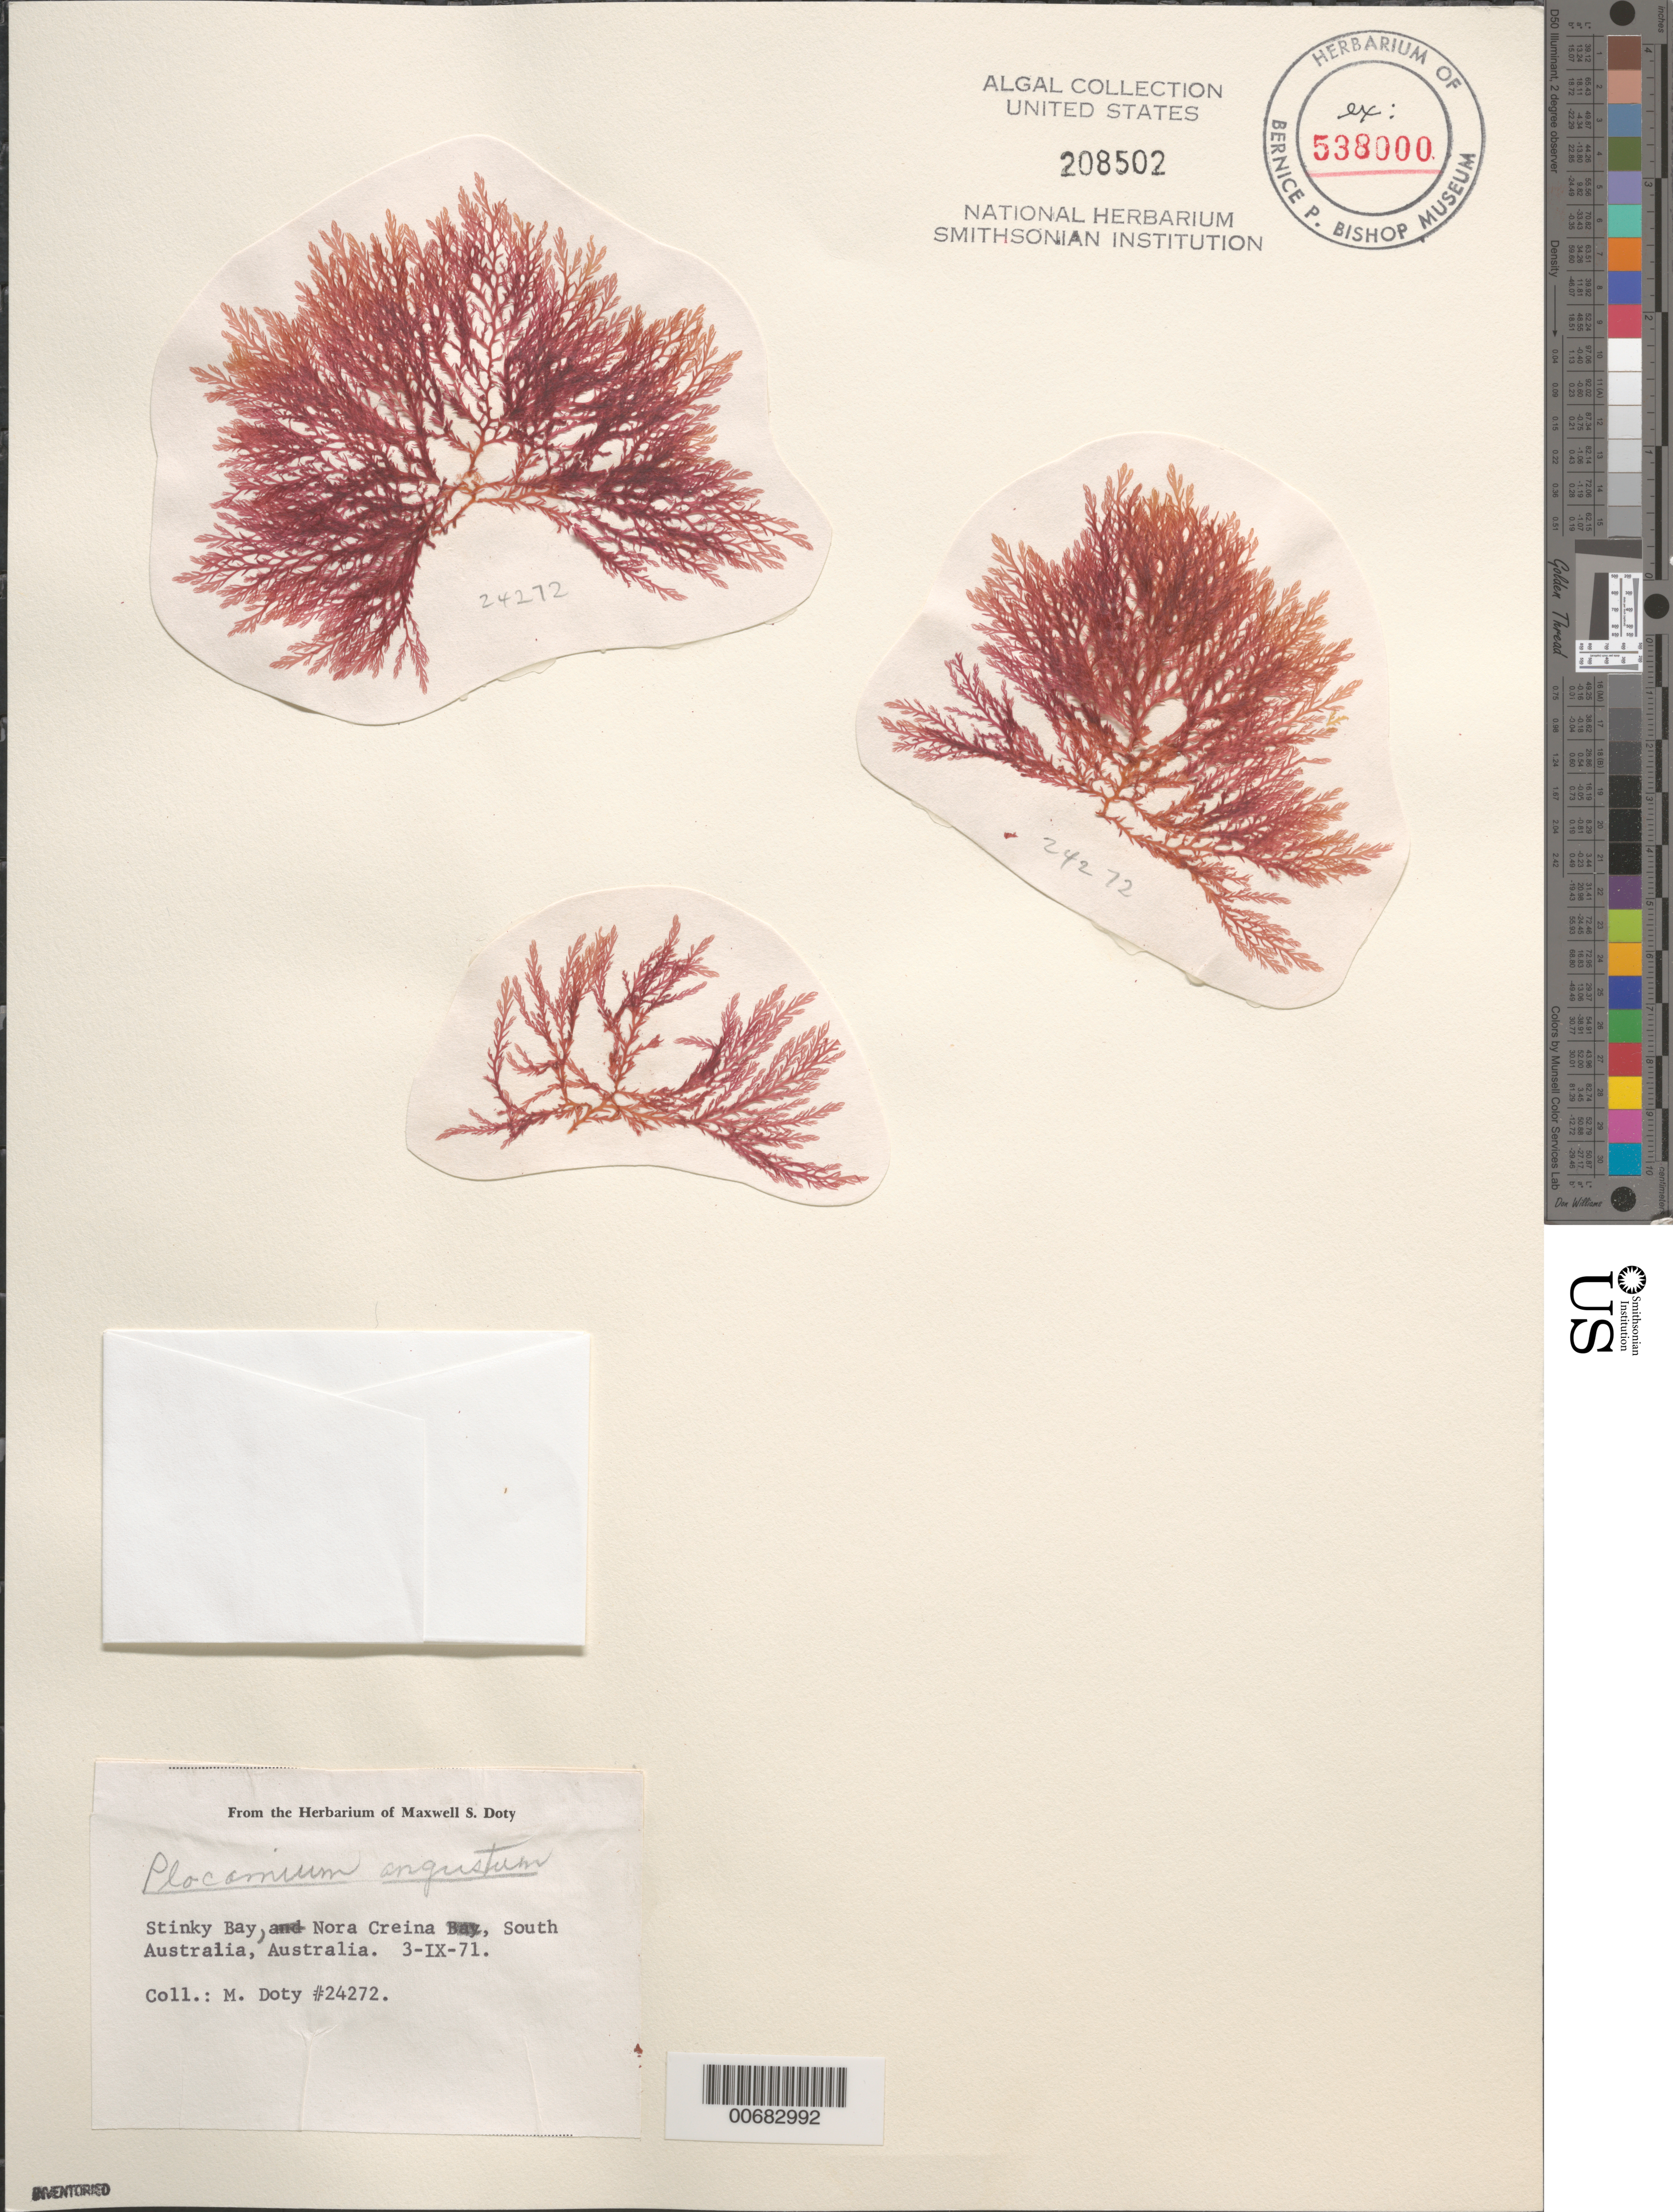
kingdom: Plantae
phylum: Rhodophyta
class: Florideophyceae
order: Plocamiales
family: Plocamiaceae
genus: Plocamium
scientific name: Plocamium angustum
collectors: M. S. Doty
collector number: MSD 24272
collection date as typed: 03 Sep 1971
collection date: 1971-09-03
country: Australia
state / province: South Australia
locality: Stinky Bay, Nora Creina ("Stinky Bay and Nora Creina Bay")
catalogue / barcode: US 208502